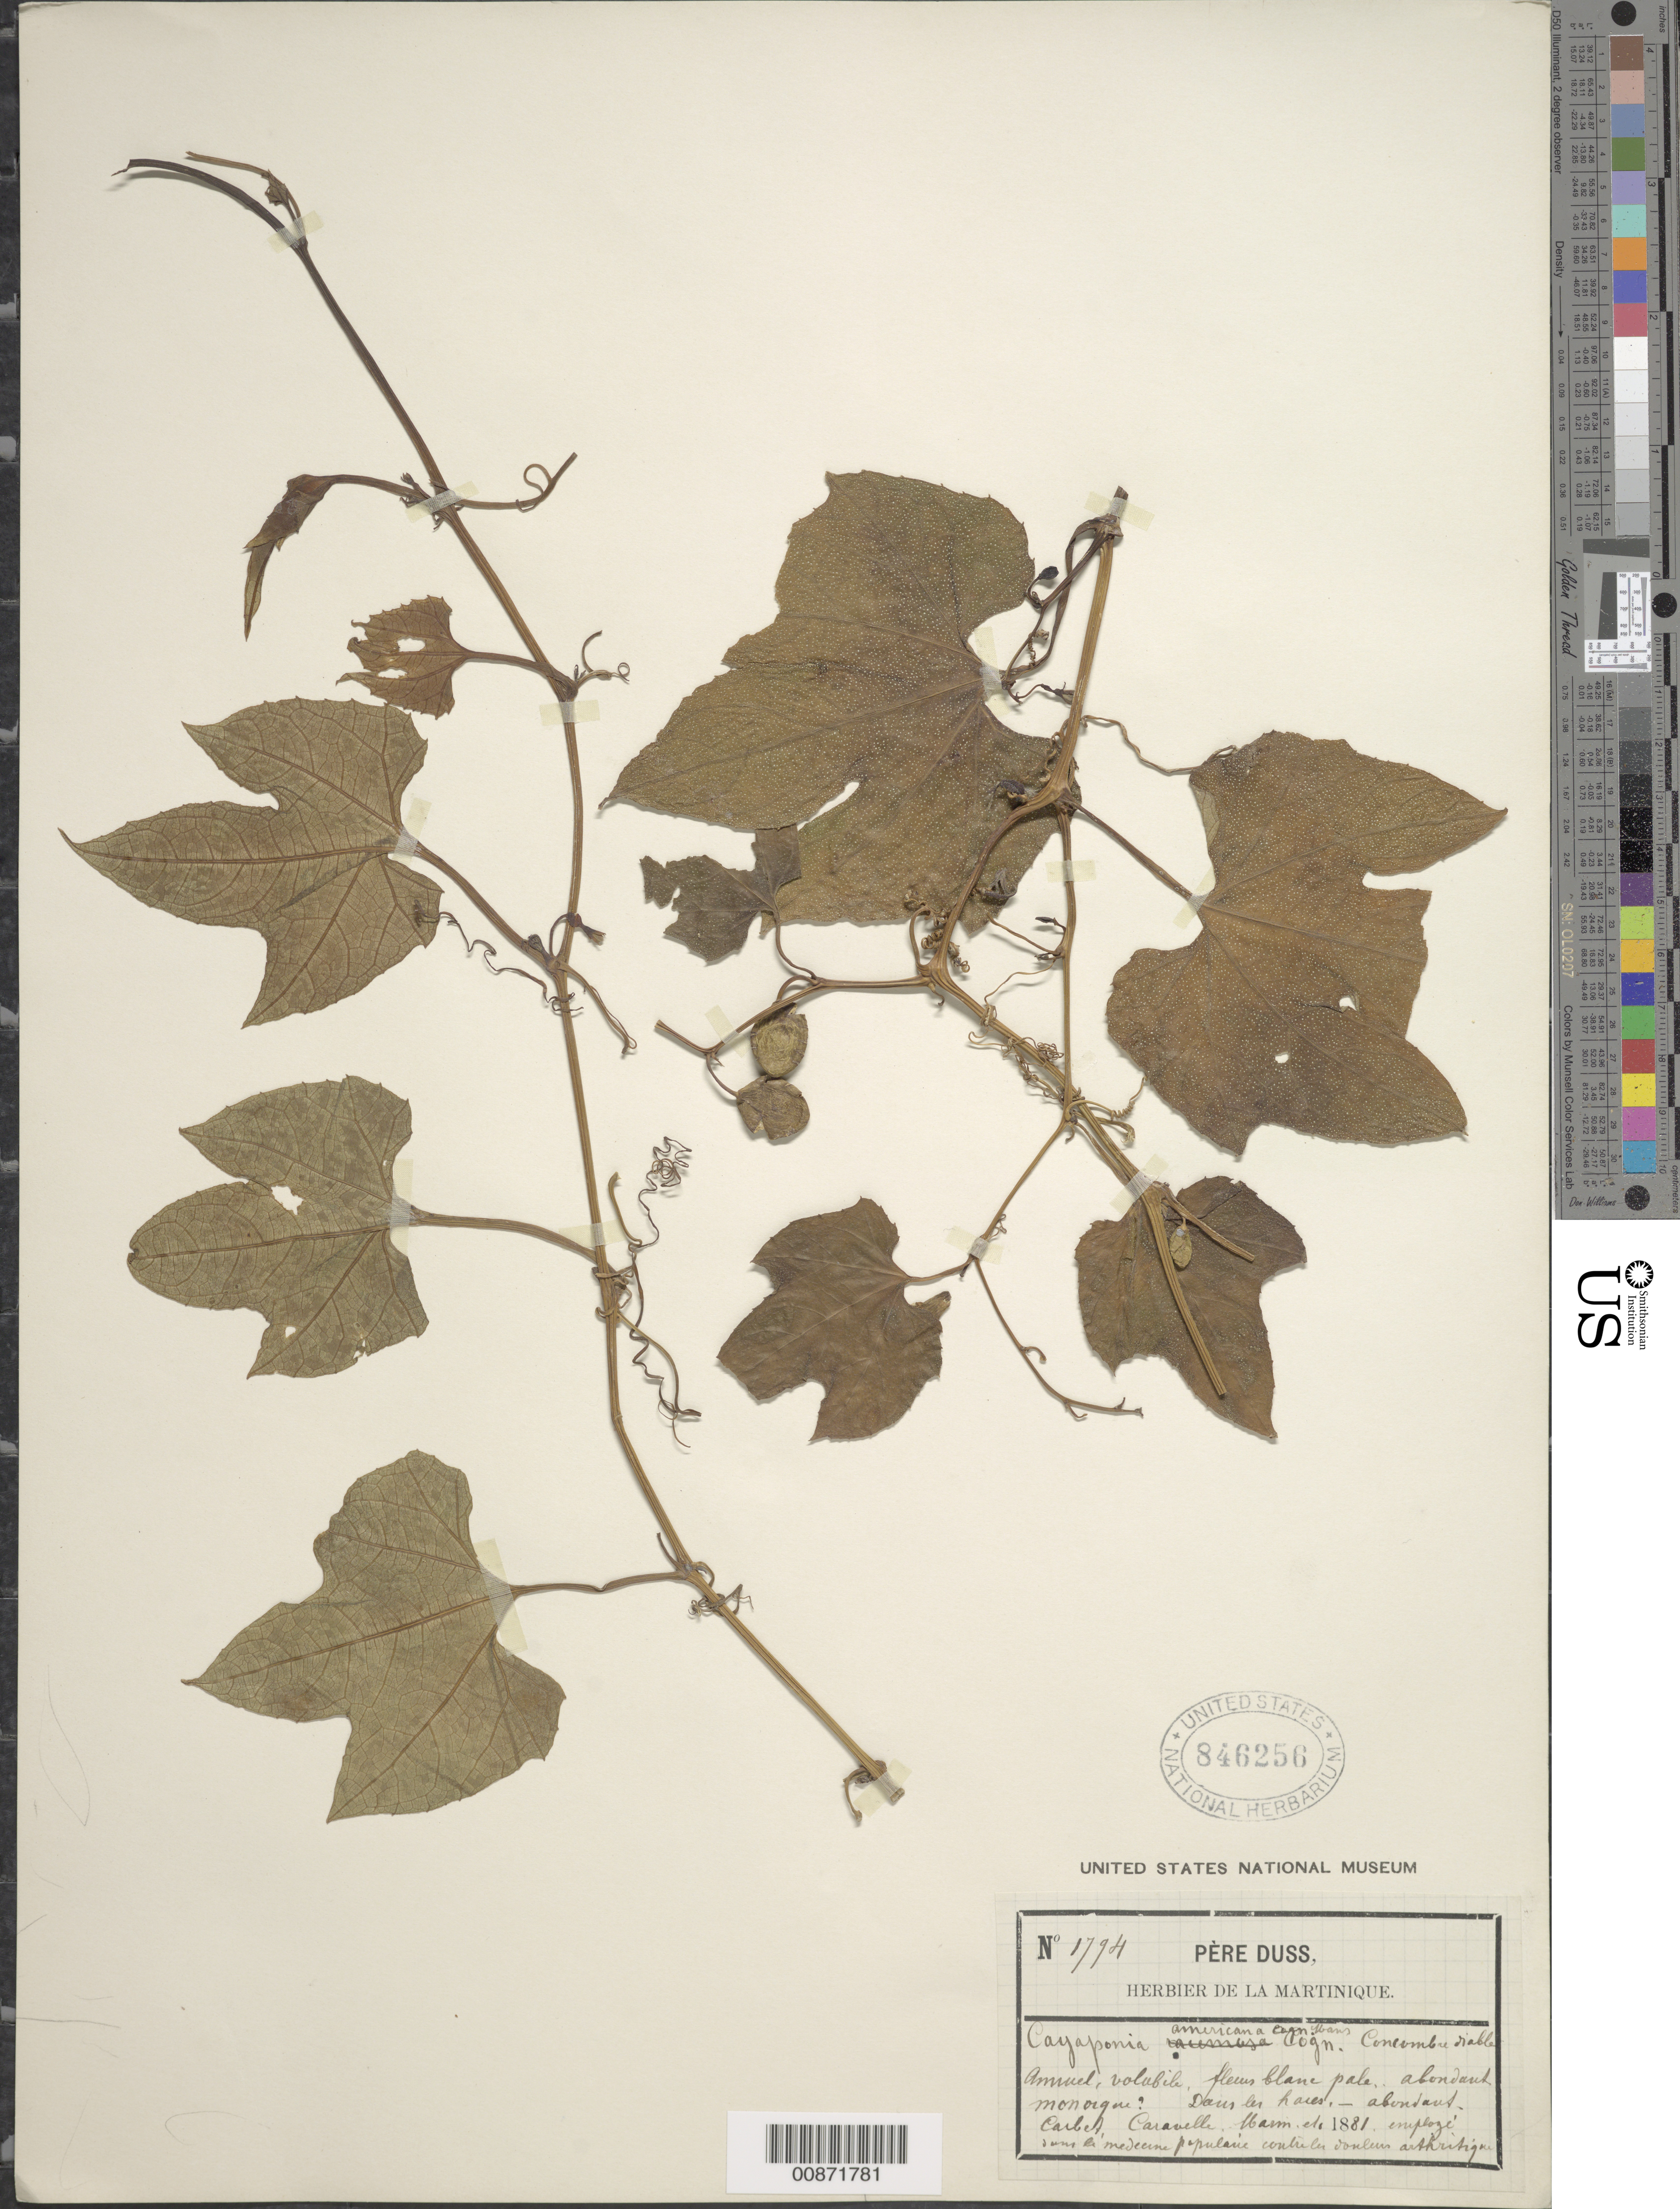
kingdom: Plantae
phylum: Tracheophyta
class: Magnoliopsida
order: Cucurbitales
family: Cucurbitaceae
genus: Cayaponia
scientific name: Cayaponia americana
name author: (Lam.) Cogn.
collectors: Père Duss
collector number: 1794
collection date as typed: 1881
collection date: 1881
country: Martinique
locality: Carbet, Caravelle, Marm, etc.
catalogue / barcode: US 846256